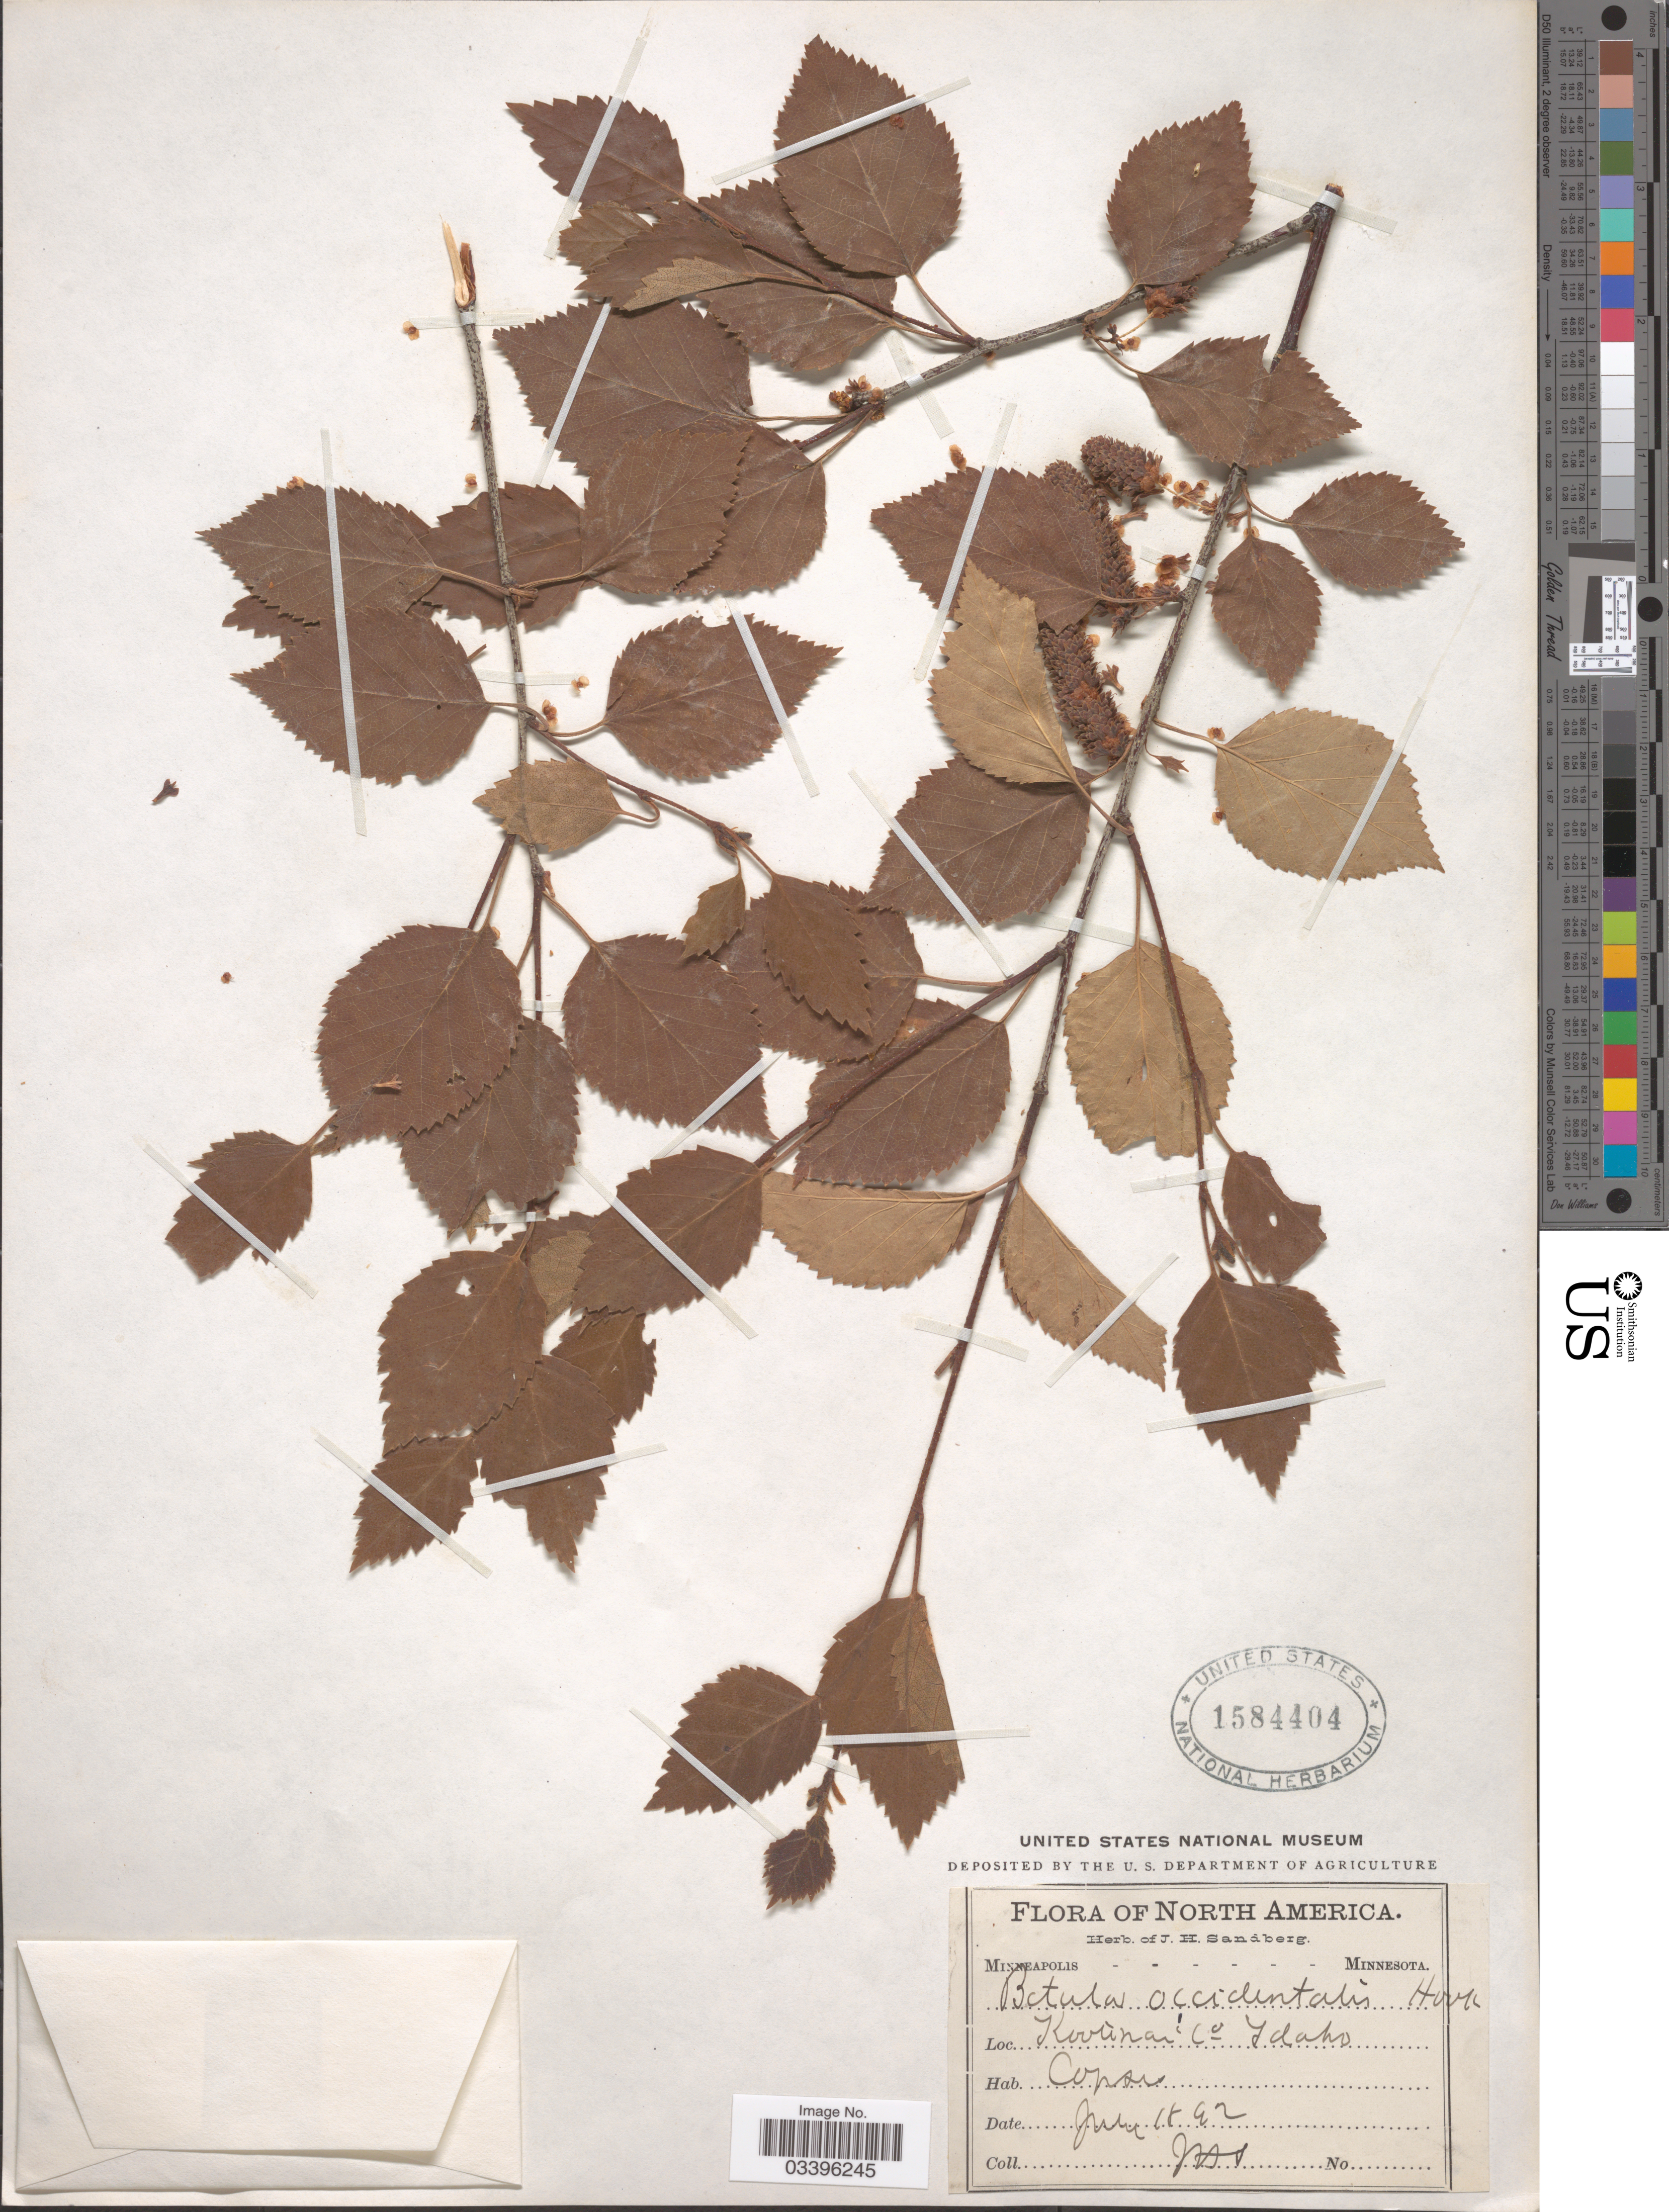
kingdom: Plantae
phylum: Tracheophyta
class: Magnoliopsida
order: Fagales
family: Betulaceae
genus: Betula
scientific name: Betula occidentalis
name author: Hook.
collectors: J. H. Sandberg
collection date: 1892-07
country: United States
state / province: Idaho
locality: Kootenai Co.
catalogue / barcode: US 1584404